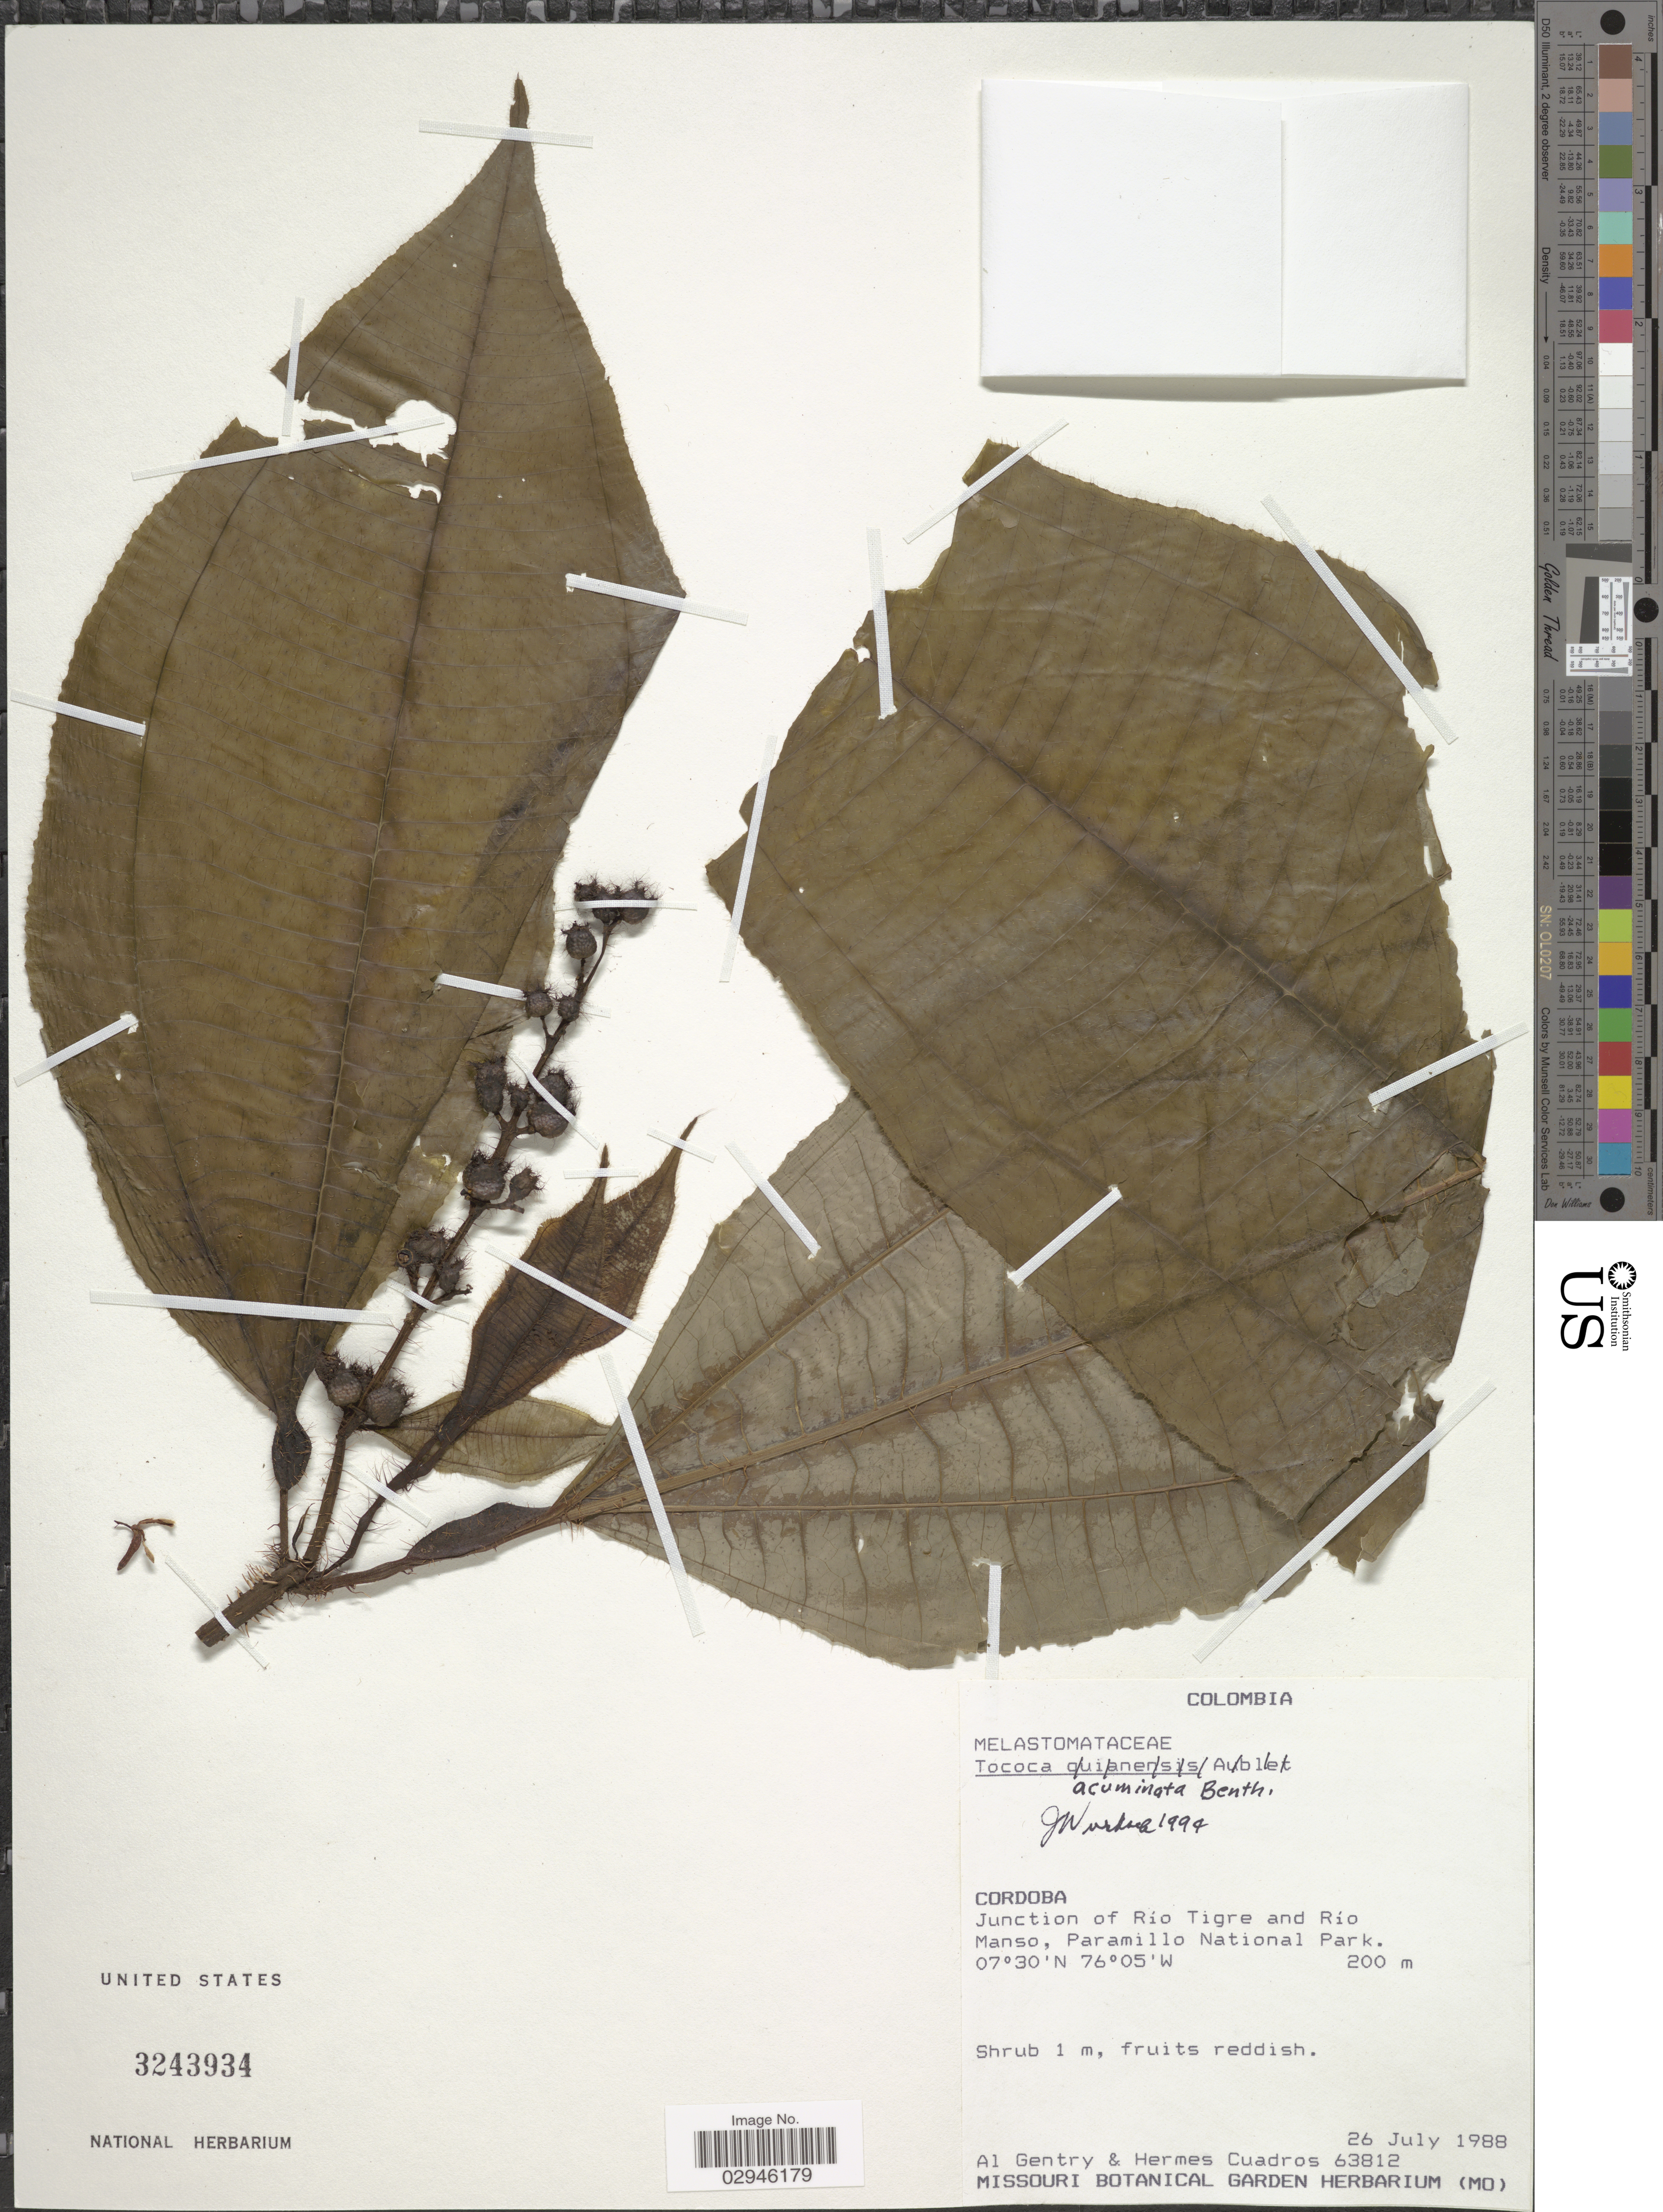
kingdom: Plantae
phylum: Tracheophyta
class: Magnoliopsida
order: Myrtales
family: Melastomataceae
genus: Tococa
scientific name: Tococa acuminata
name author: Benth.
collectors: A. H. Gentry & H. Cuadros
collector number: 63812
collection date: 1988-07-26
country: Colombia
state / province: Córdoba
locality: Junction of Río Tigre and Río Manso, Paramillo National Park.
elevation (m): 200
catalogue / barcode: US 3243934